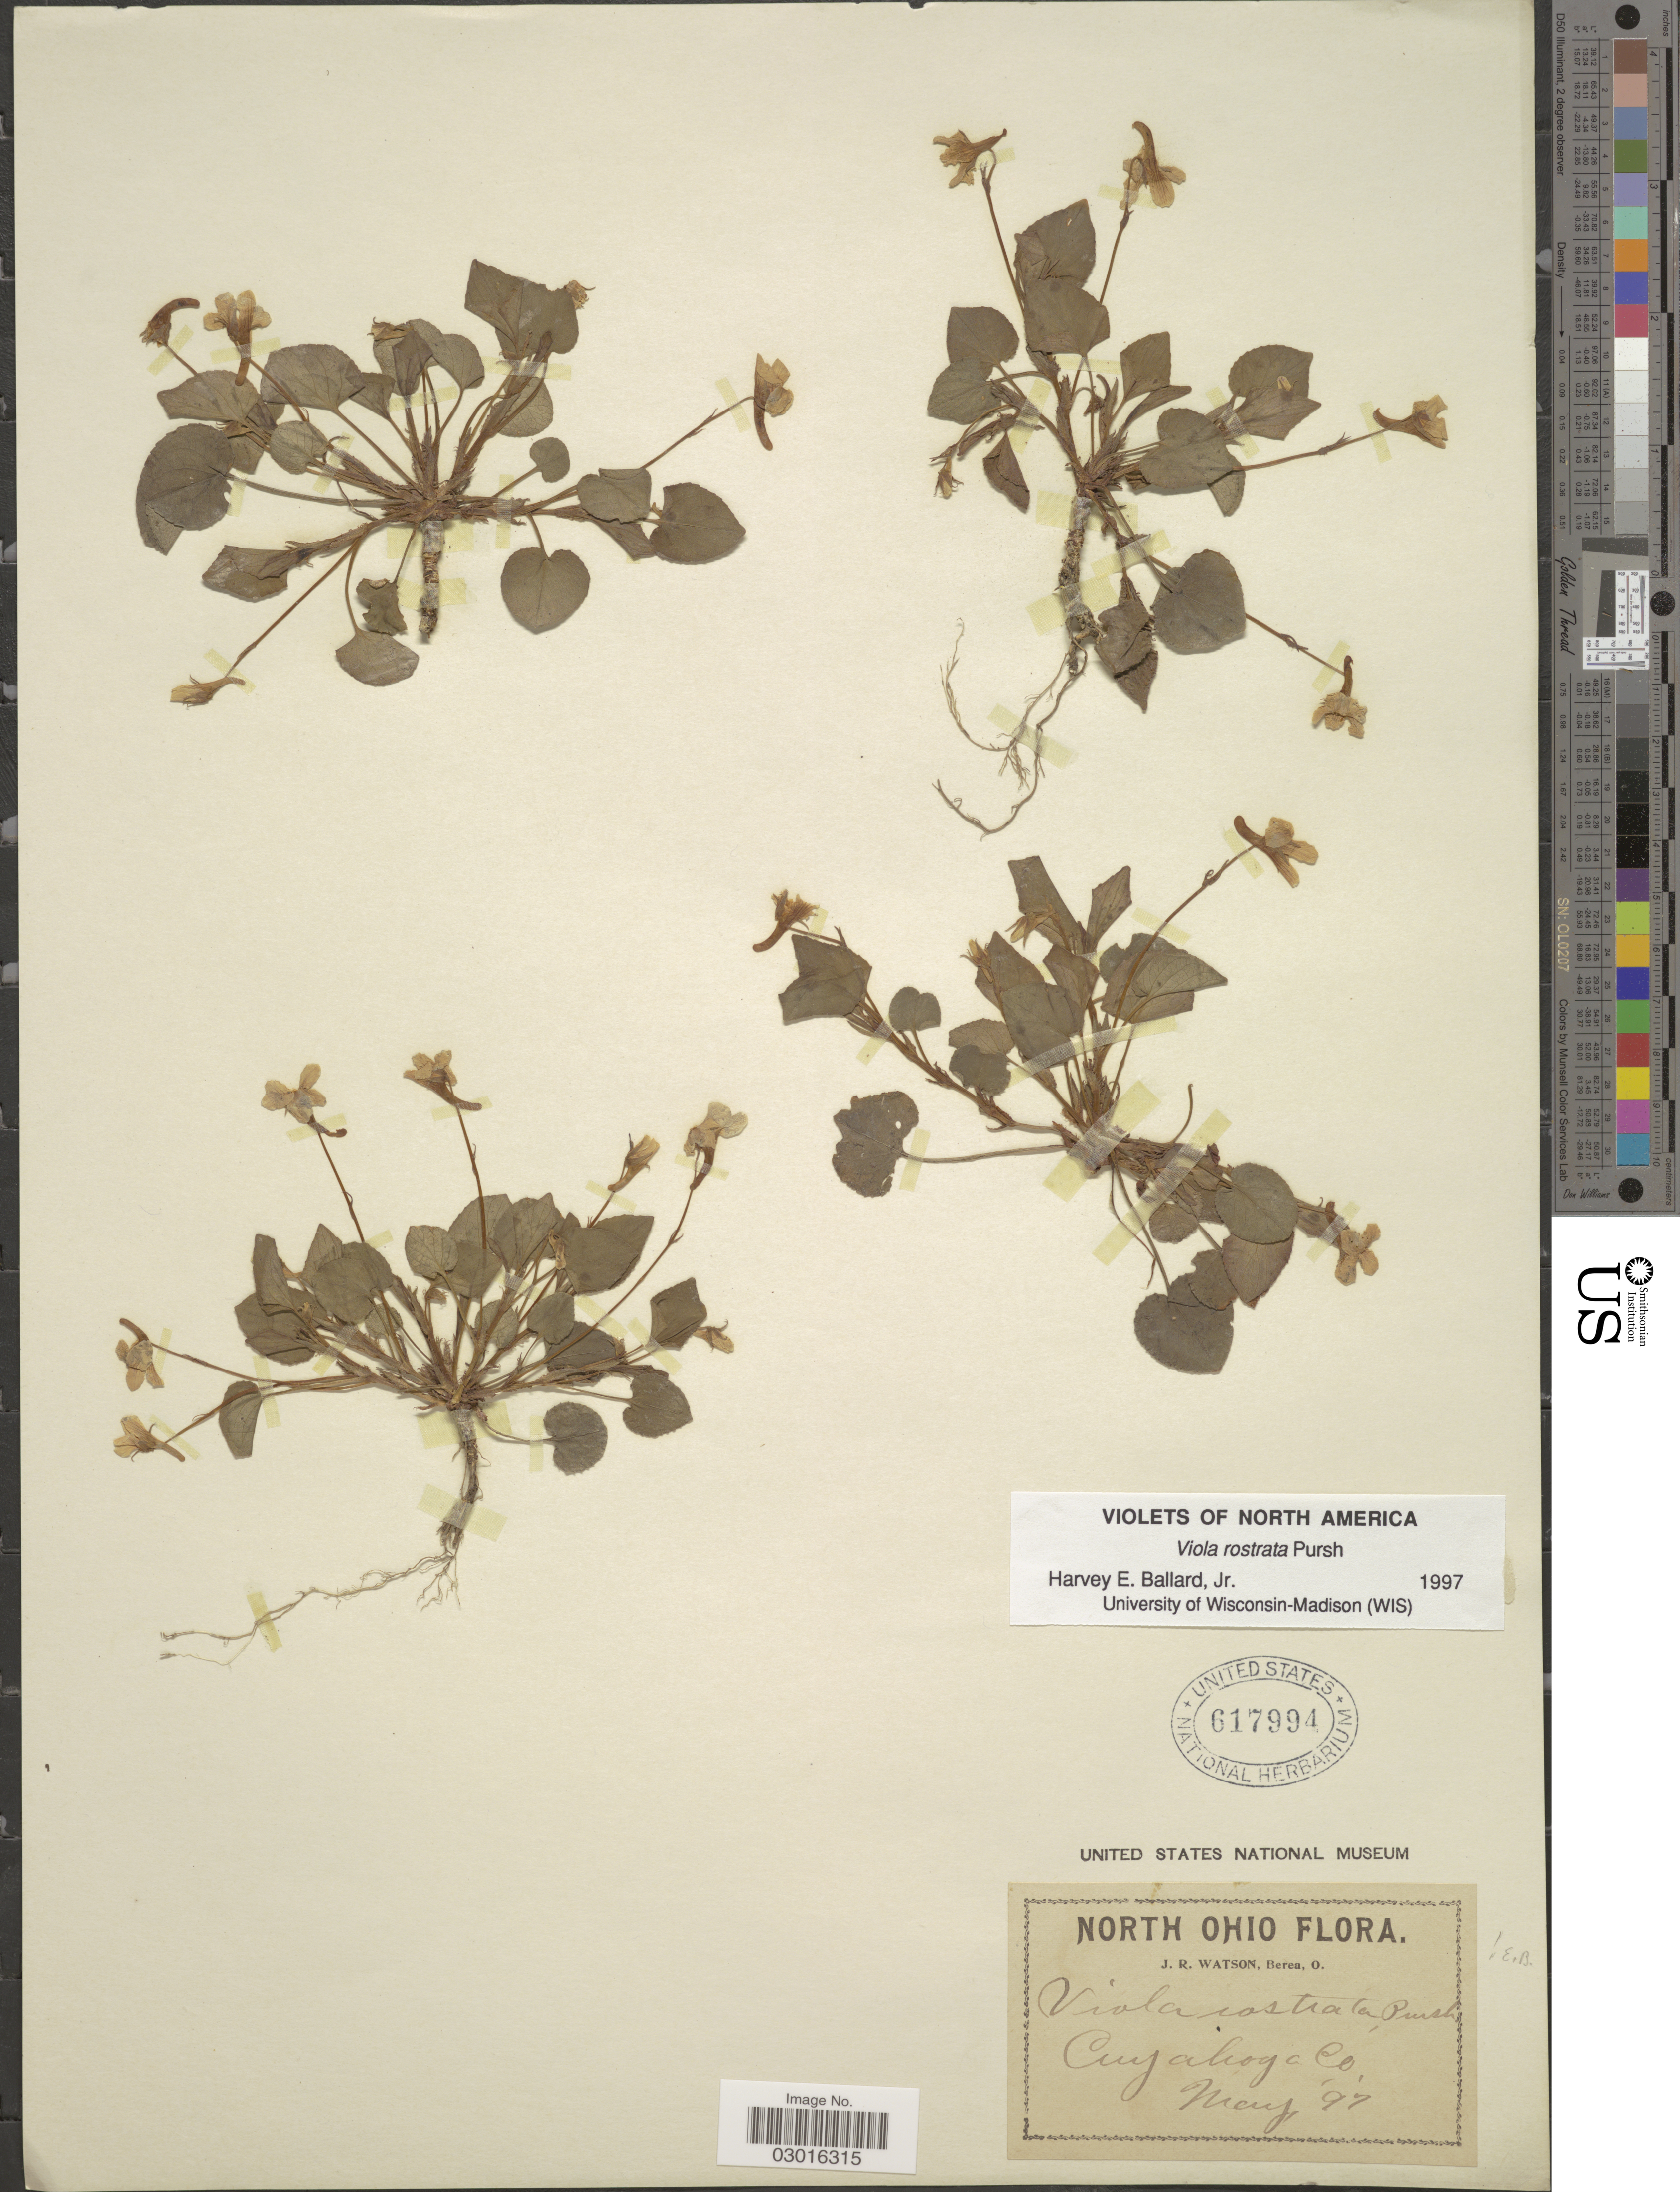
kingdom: Plantae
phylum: Tracheophyta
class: Magnoliopsida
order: Malpighiales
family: Violaceae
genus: Viola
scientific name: Viola rostrata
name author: Pursh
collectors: J. R. Watson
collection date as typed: Transcribed d/m/y: /5/97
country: United States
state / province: Ohio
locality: North Ohio, Cuyahoga Co.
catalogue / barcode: US 617994